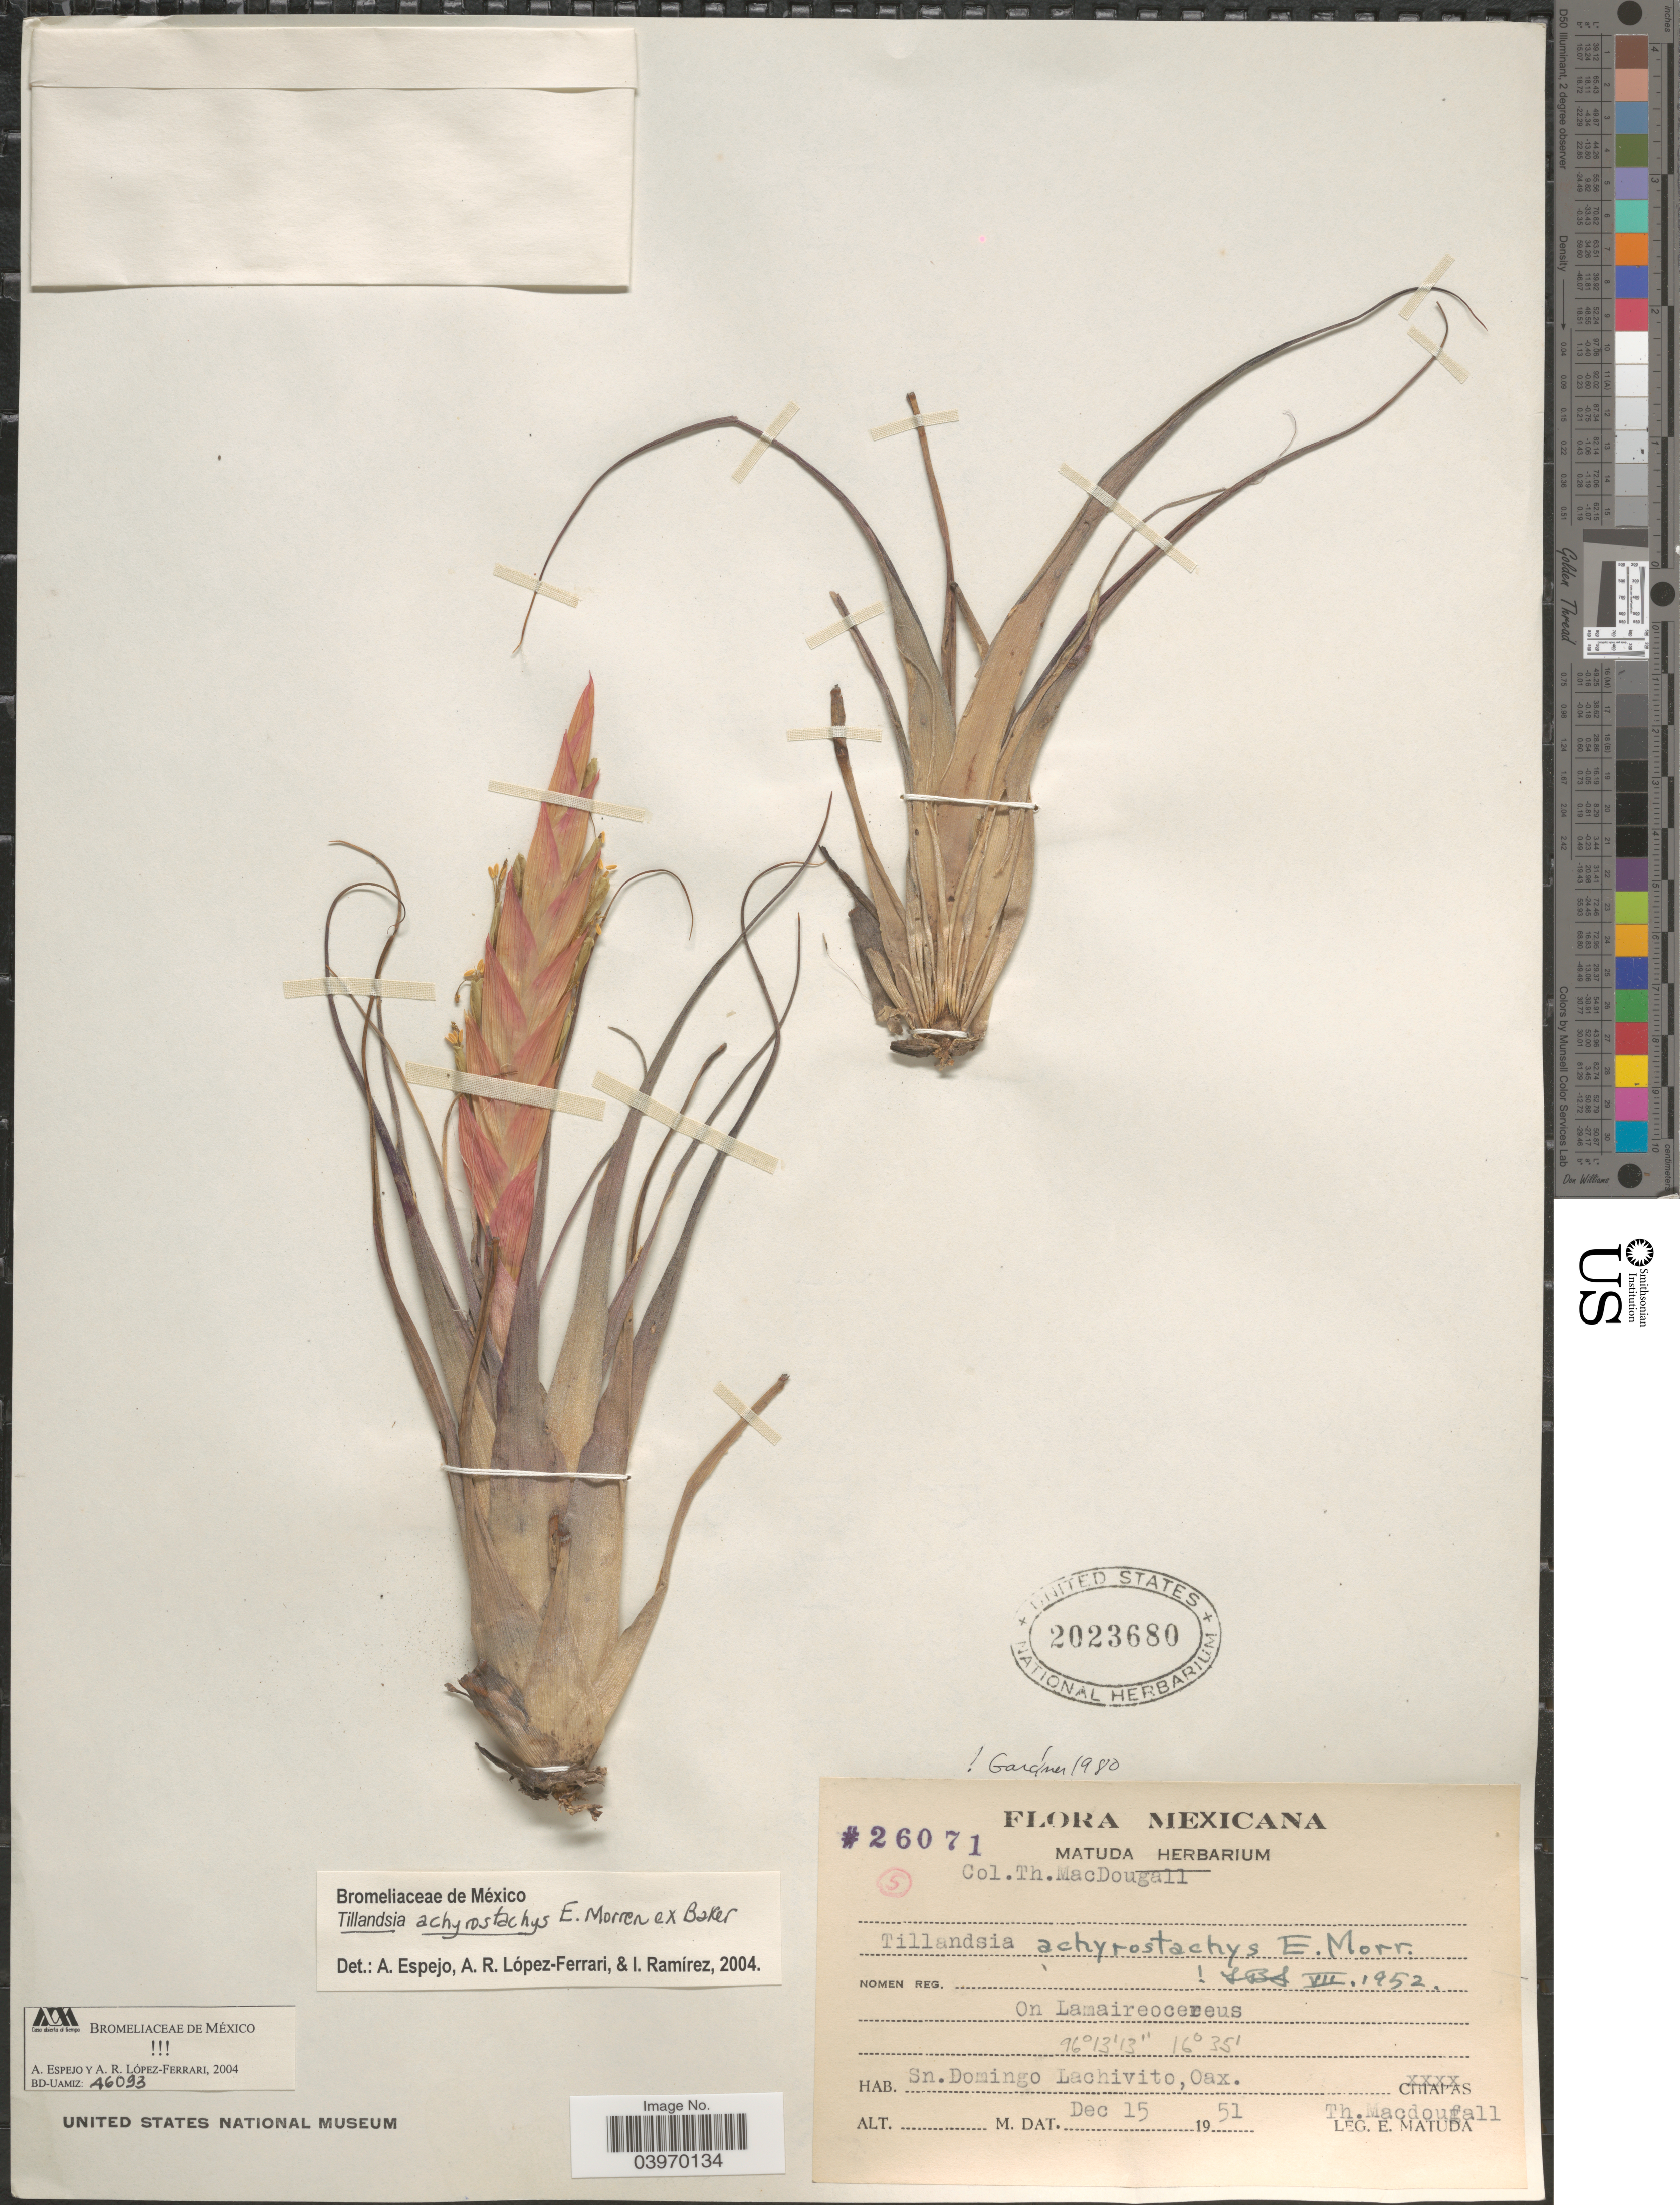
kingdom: Plantae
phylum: Tracheophyta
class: Liliopsida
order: Poales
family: Bromeliaceae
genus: Tillandsia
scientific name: Tillandsia achyrostachys var. achyrostachys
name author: É. Morren ex Baker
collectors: E. Matuda & T. B. MacDougall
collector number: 26071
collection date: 1951-12-15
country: Mexico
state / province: Oaxaca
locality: Sn.Domingo Lachivito.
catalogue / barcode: US 2023680